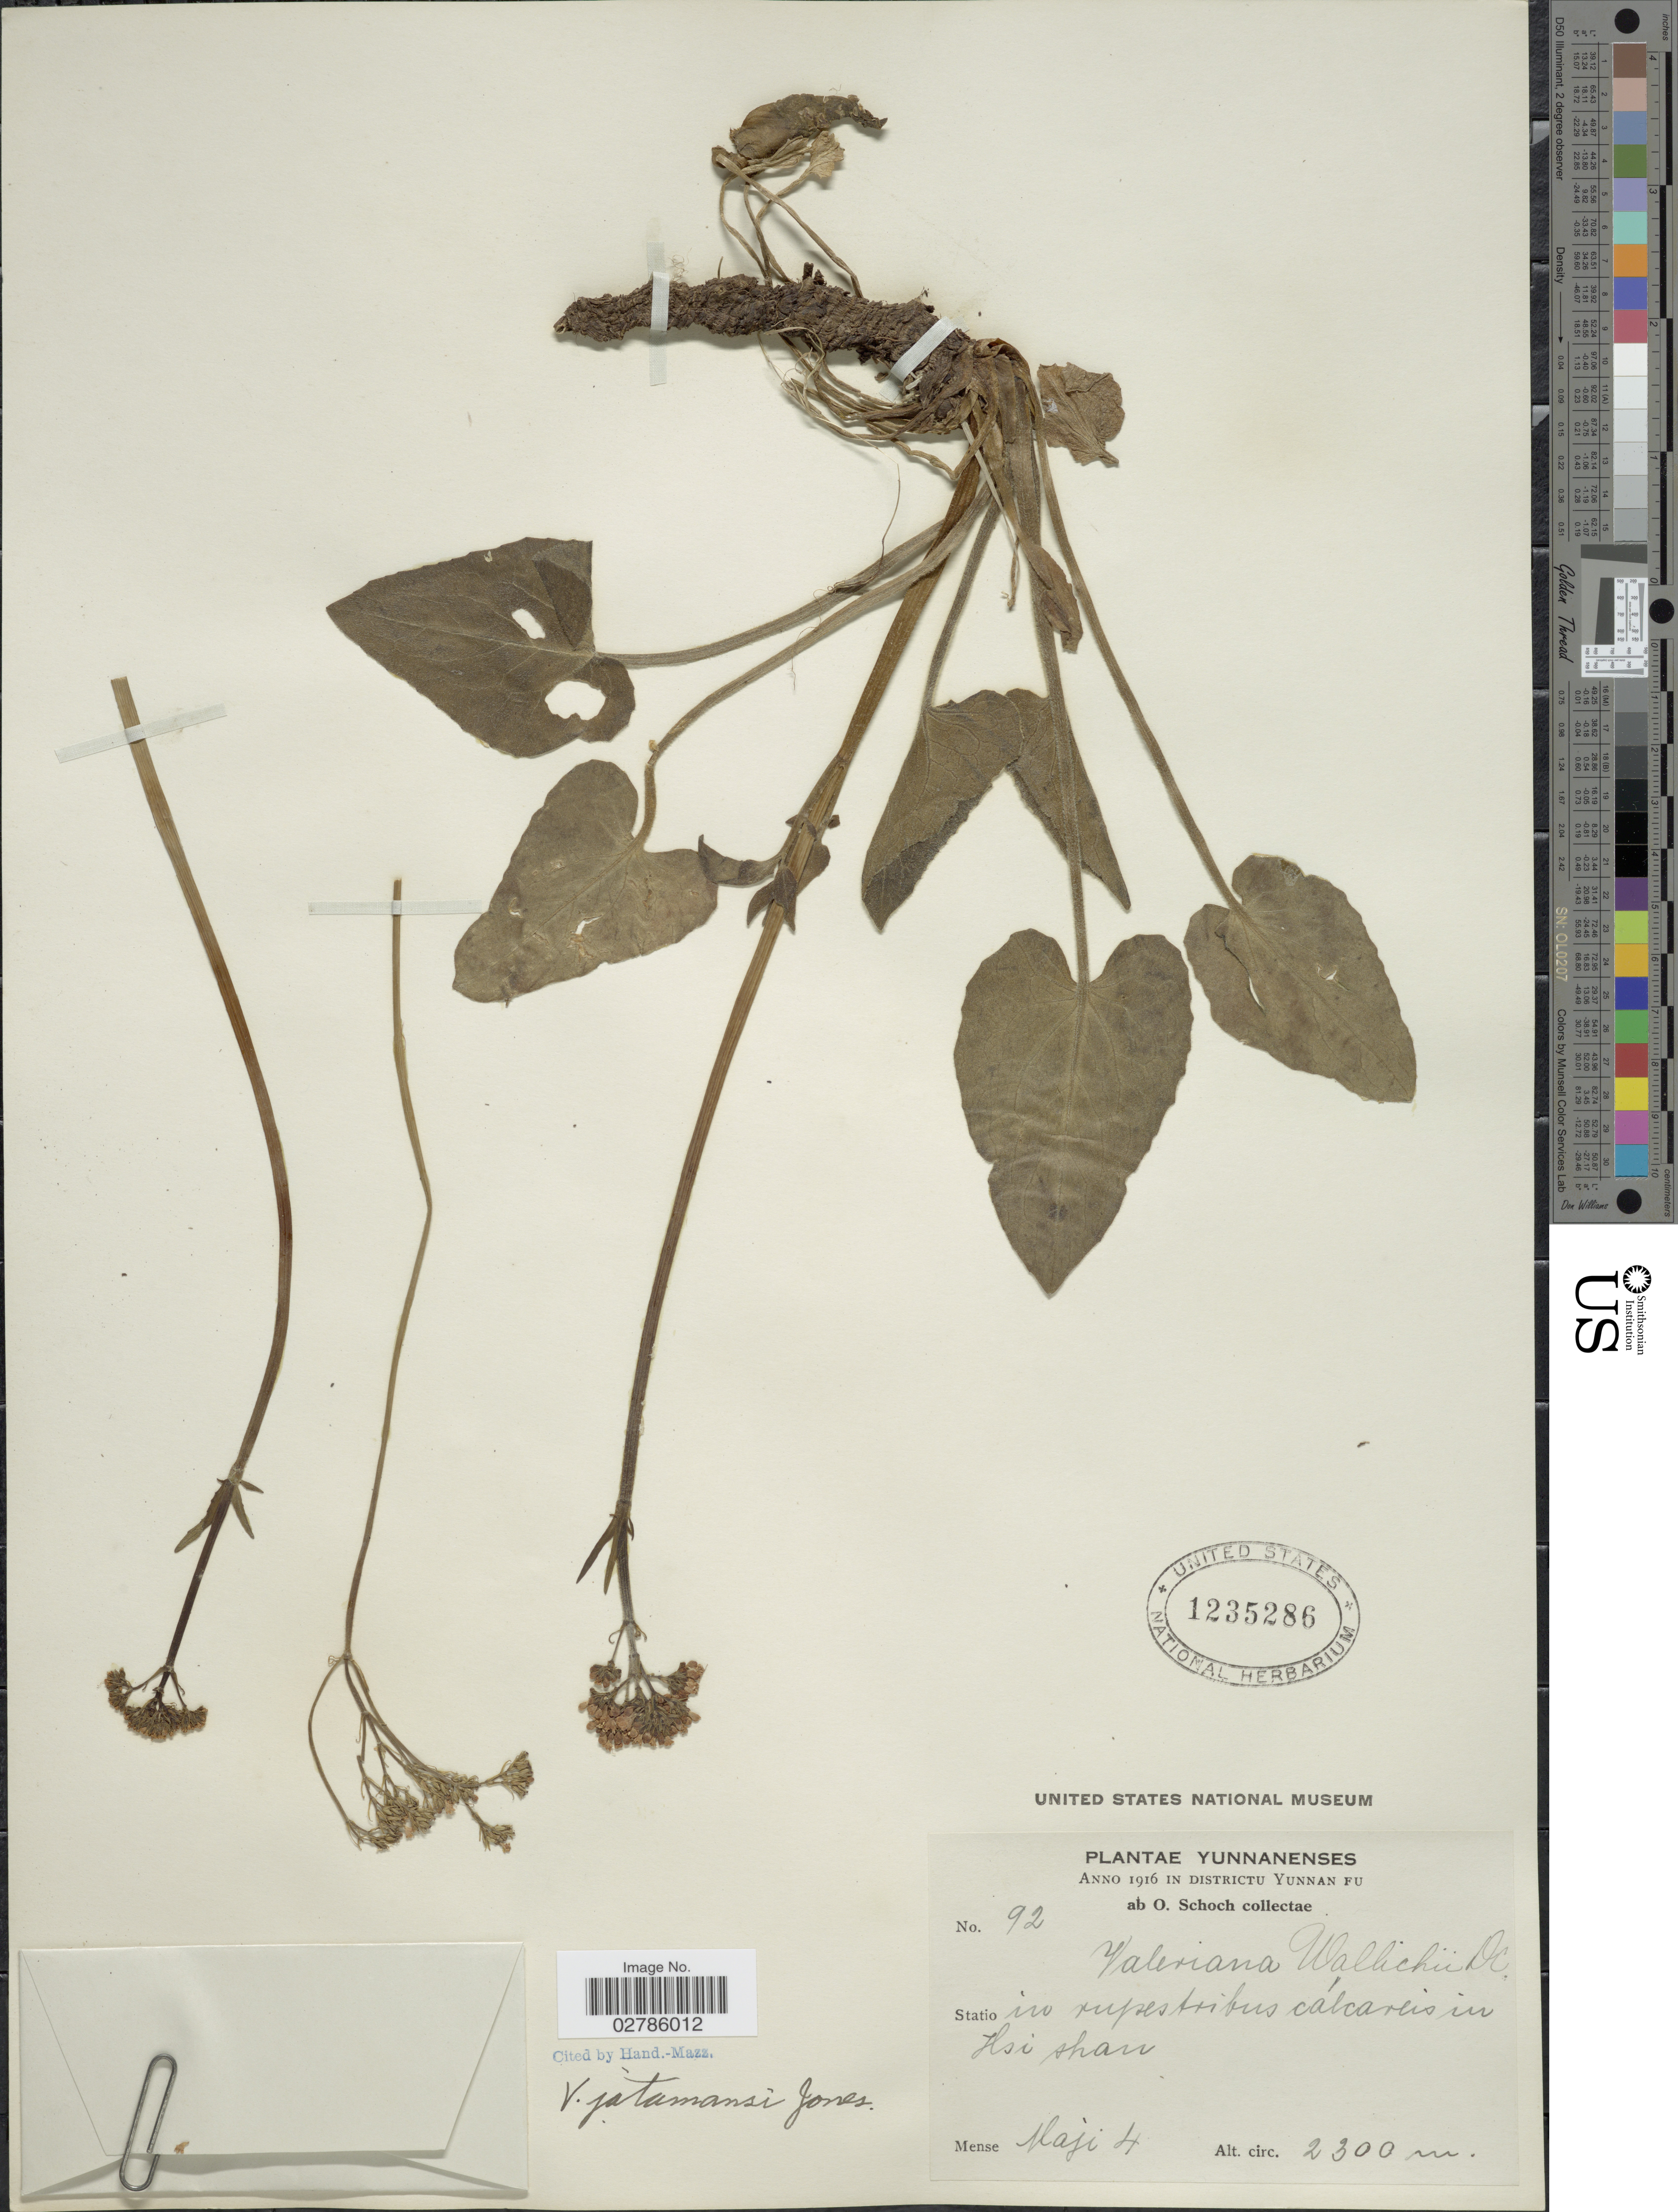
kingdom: Plantae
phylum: Tracheophyta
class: Magnoliopsida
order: Dipsacales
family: Caprifoliaceae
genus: Valeriana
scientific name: Valeriana jatamansi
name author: Jones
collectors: O. Schoch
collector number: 92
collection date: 1916-05-04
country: China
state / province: Yunnan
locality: Districtu Yunnan Fu. Statio in rupestribus calcareis in Hsi shan.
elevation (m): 2300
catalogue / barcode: US 1235286